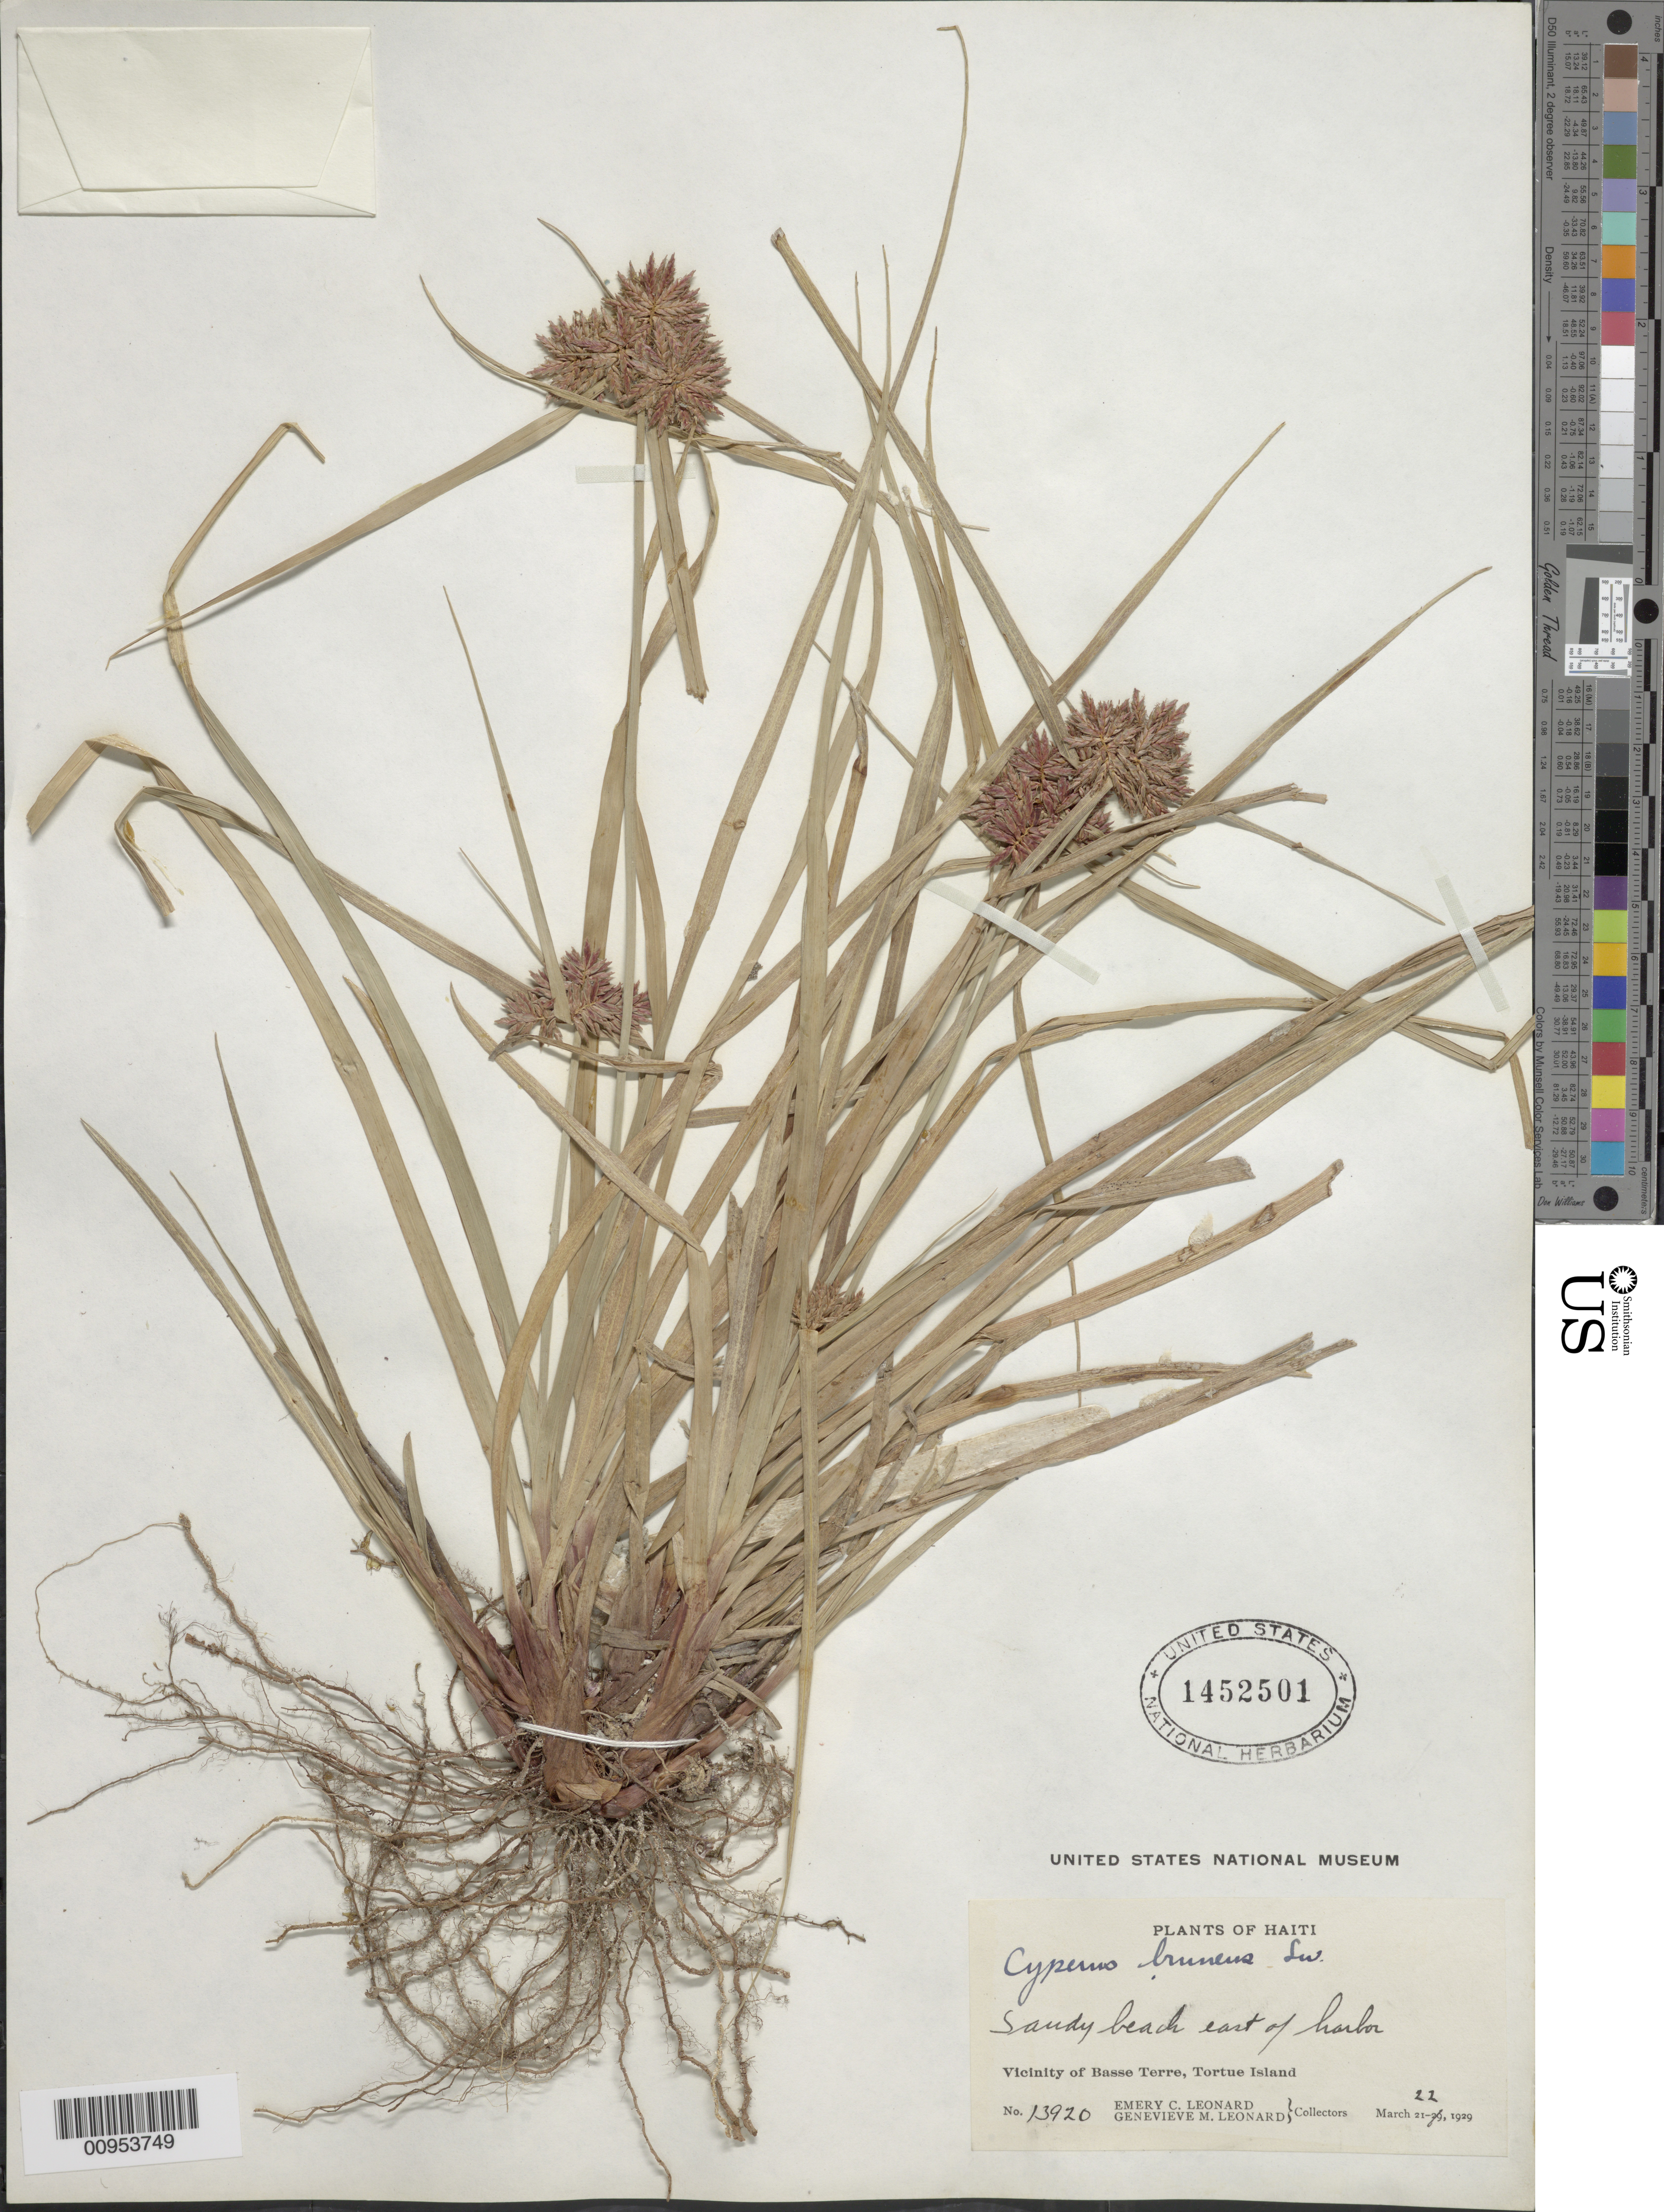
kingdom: Plantae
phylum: Tracheophyta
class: Liliopsida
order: Poales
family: Cyperaceae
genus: Cyperus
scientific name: Cyperus brunneus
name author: Sw.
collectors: E. C. Leonard & G. M. Leonard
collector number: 13920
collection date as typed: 21 Mar 1929 to 22 Mar 1929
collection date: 1929-03-21/1929-03-22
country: Haiti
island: Tortue Island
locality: Vicinity of Basse Terre, beach E of harbor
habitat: Sandy beach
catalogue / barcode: US 1452501